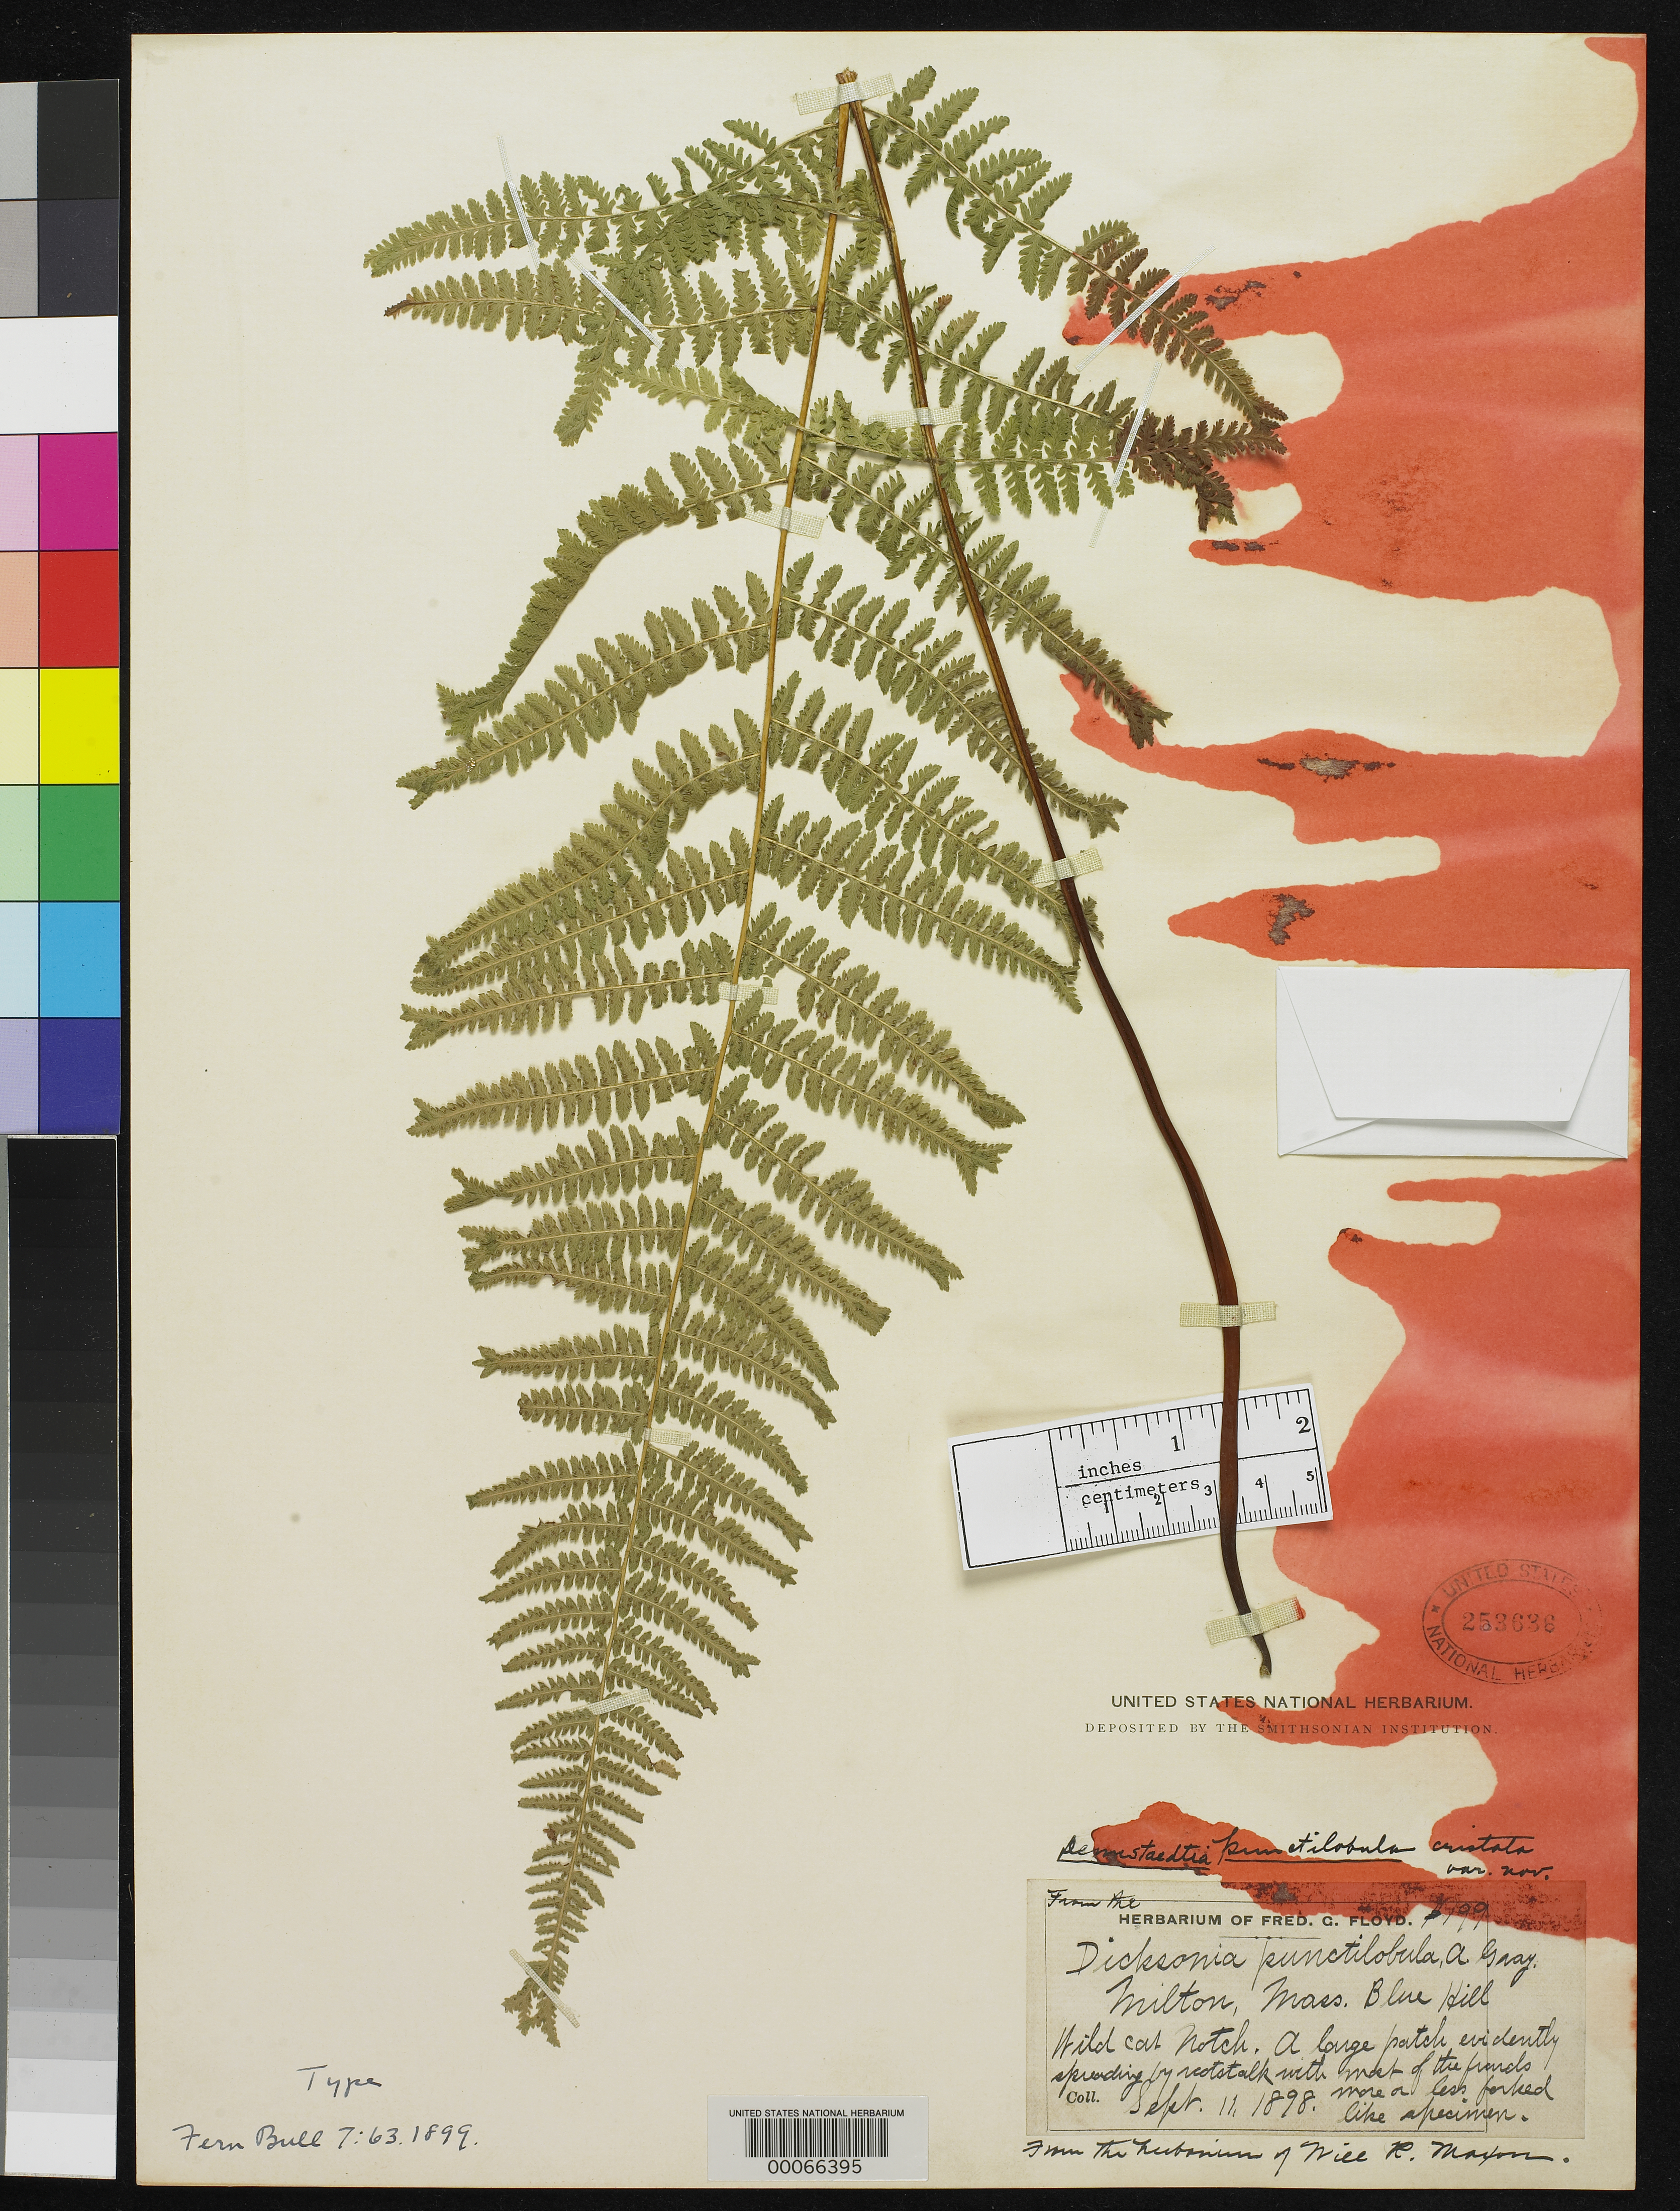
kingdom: Plantae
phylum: Tracheophyta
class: Polypodiopsida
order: Polypodiales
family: Dennstaedtiaceae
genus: Dennstaedtia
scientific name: Dennstaedtia punctilobula var. cristata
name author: Maxon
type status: Holotype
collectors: F. G. Floyd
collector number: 199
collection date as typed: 11 Sep 1898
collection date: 1898-09-11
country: United States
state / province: Massachusetts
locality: Milton, Blue Hill. Wild Cat Notch.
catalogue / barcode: US 253636